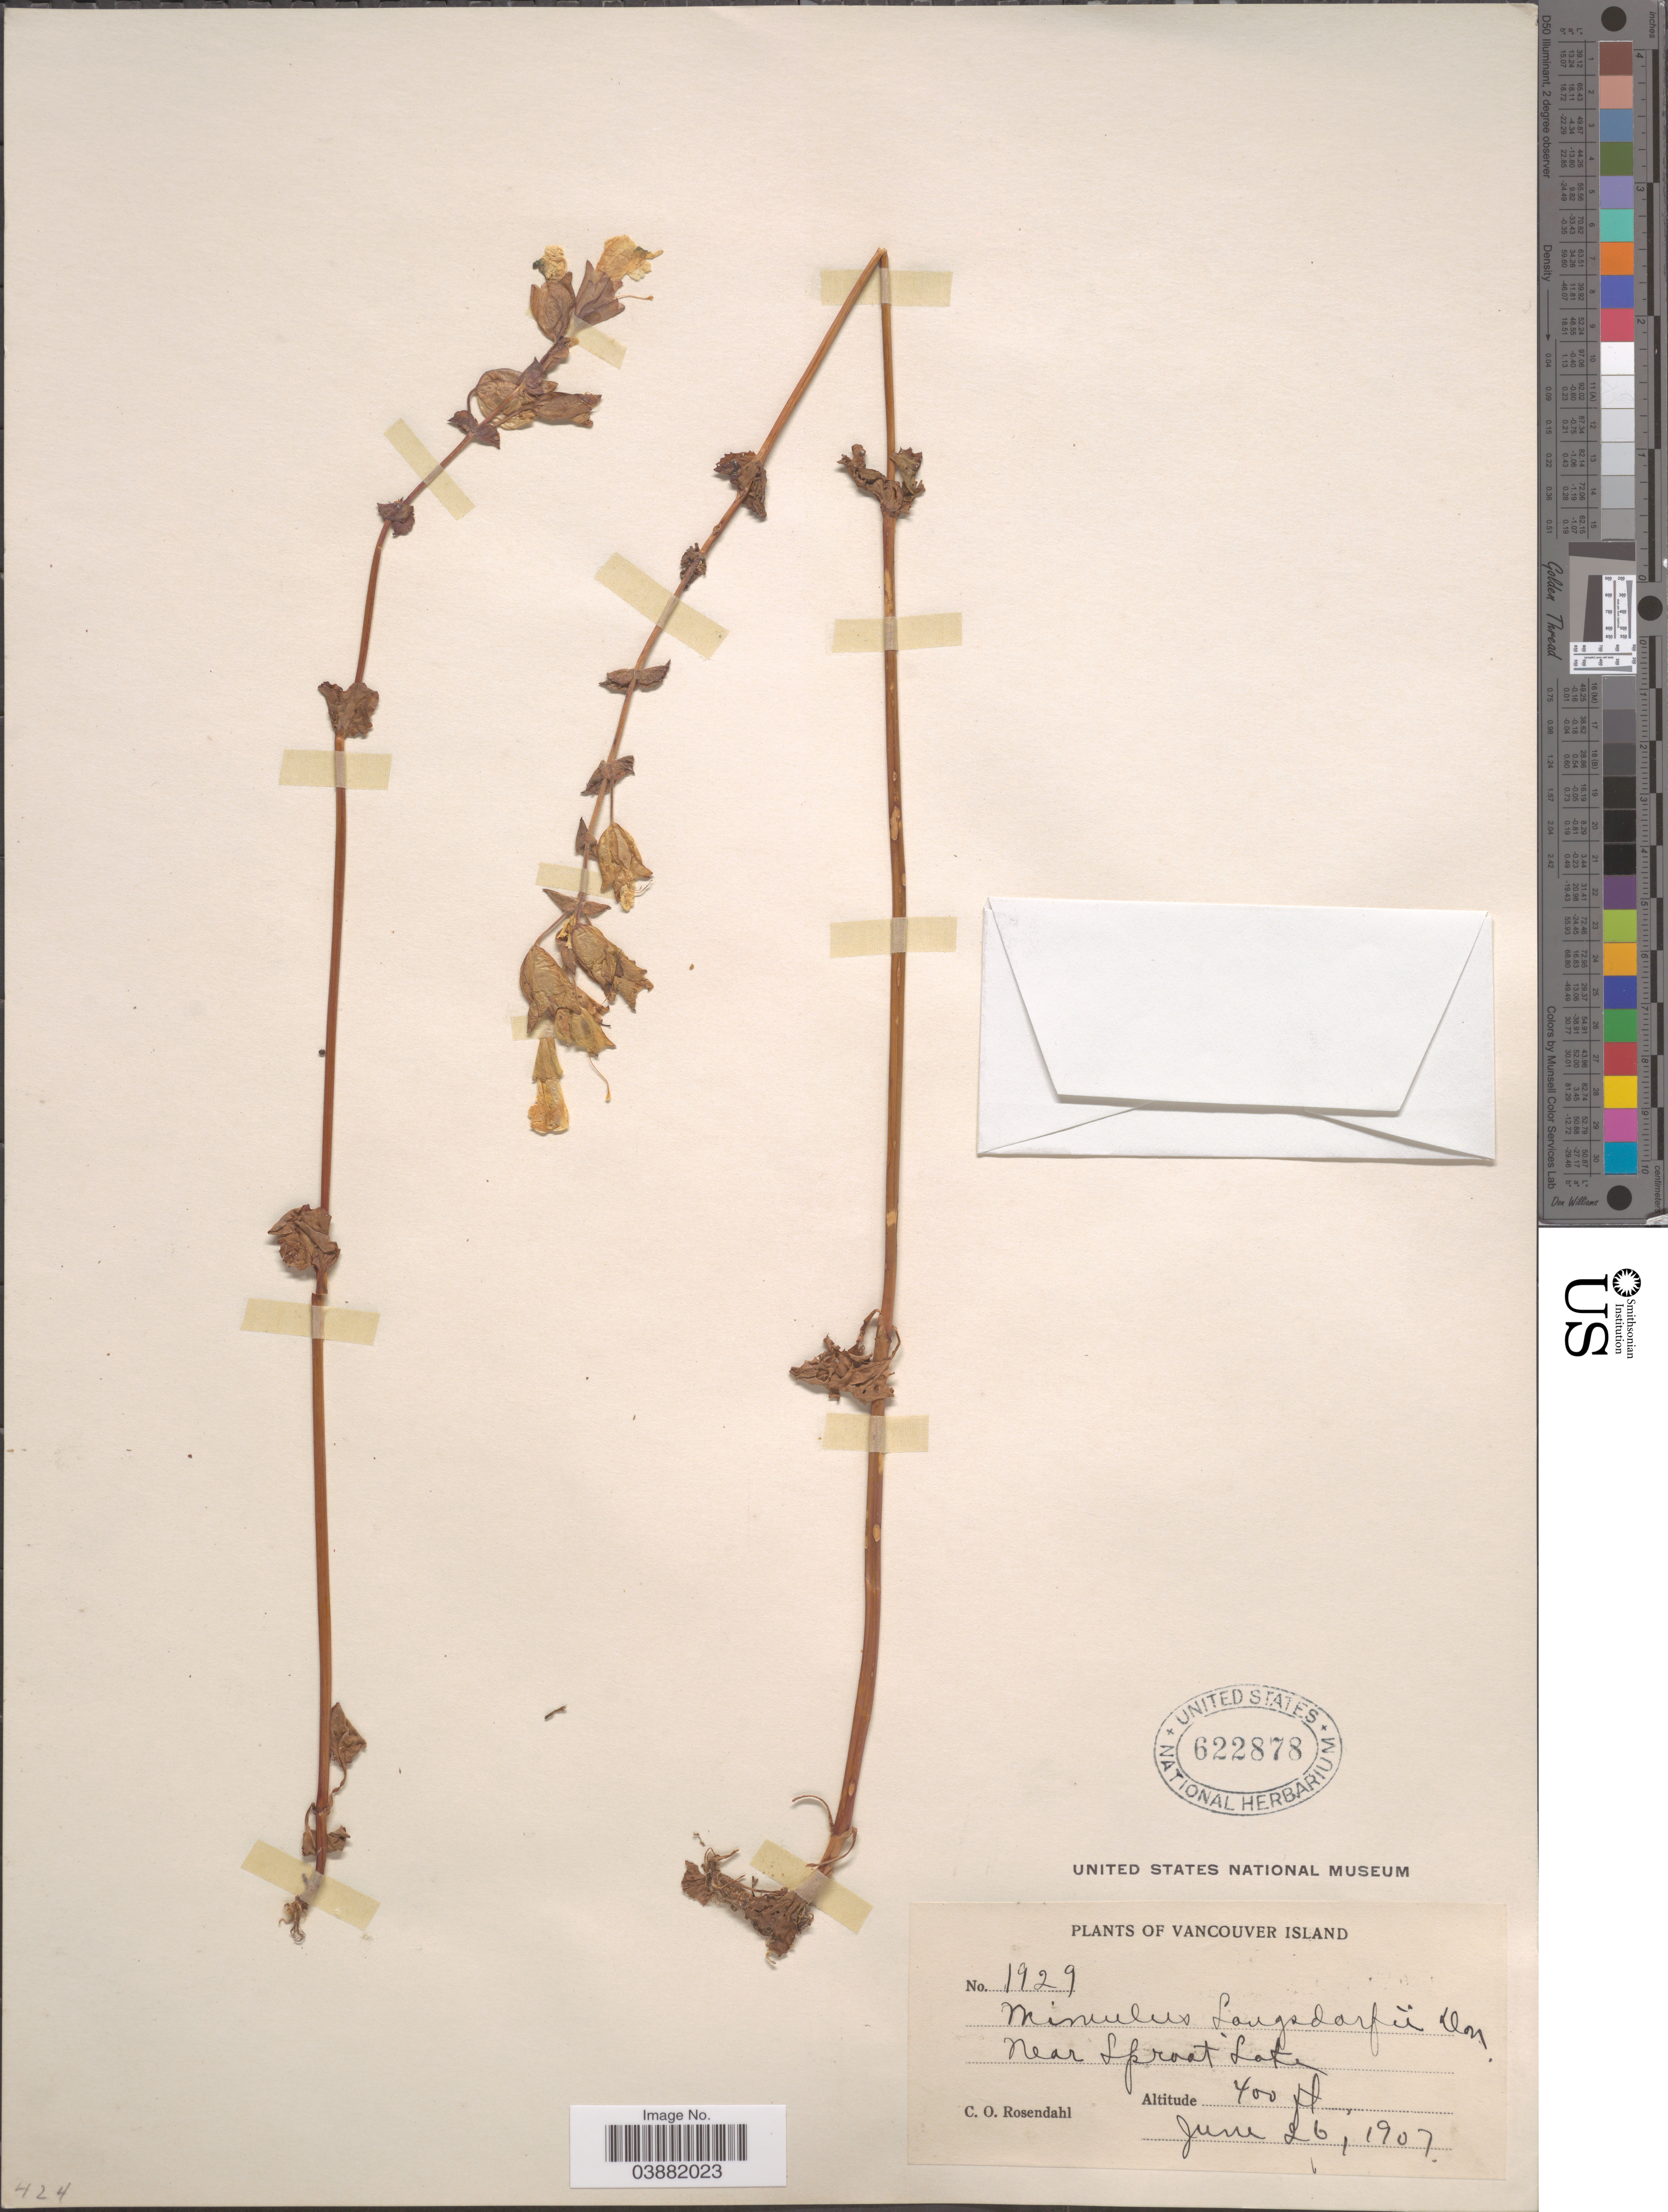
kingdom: Plantae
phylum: Tracheophyta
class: Magnoliopsida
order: Lamiales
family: Phrymaceae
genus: Mimulus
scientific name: Mimulus langsdorffii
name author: Donn & Sims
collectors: C. O. Rosendahl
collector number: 1929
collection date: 1907-06-26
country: Canada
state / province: British Columbia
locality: Vancouver Island. Near Sproat Lake.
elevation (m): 122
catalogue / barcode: US 622878